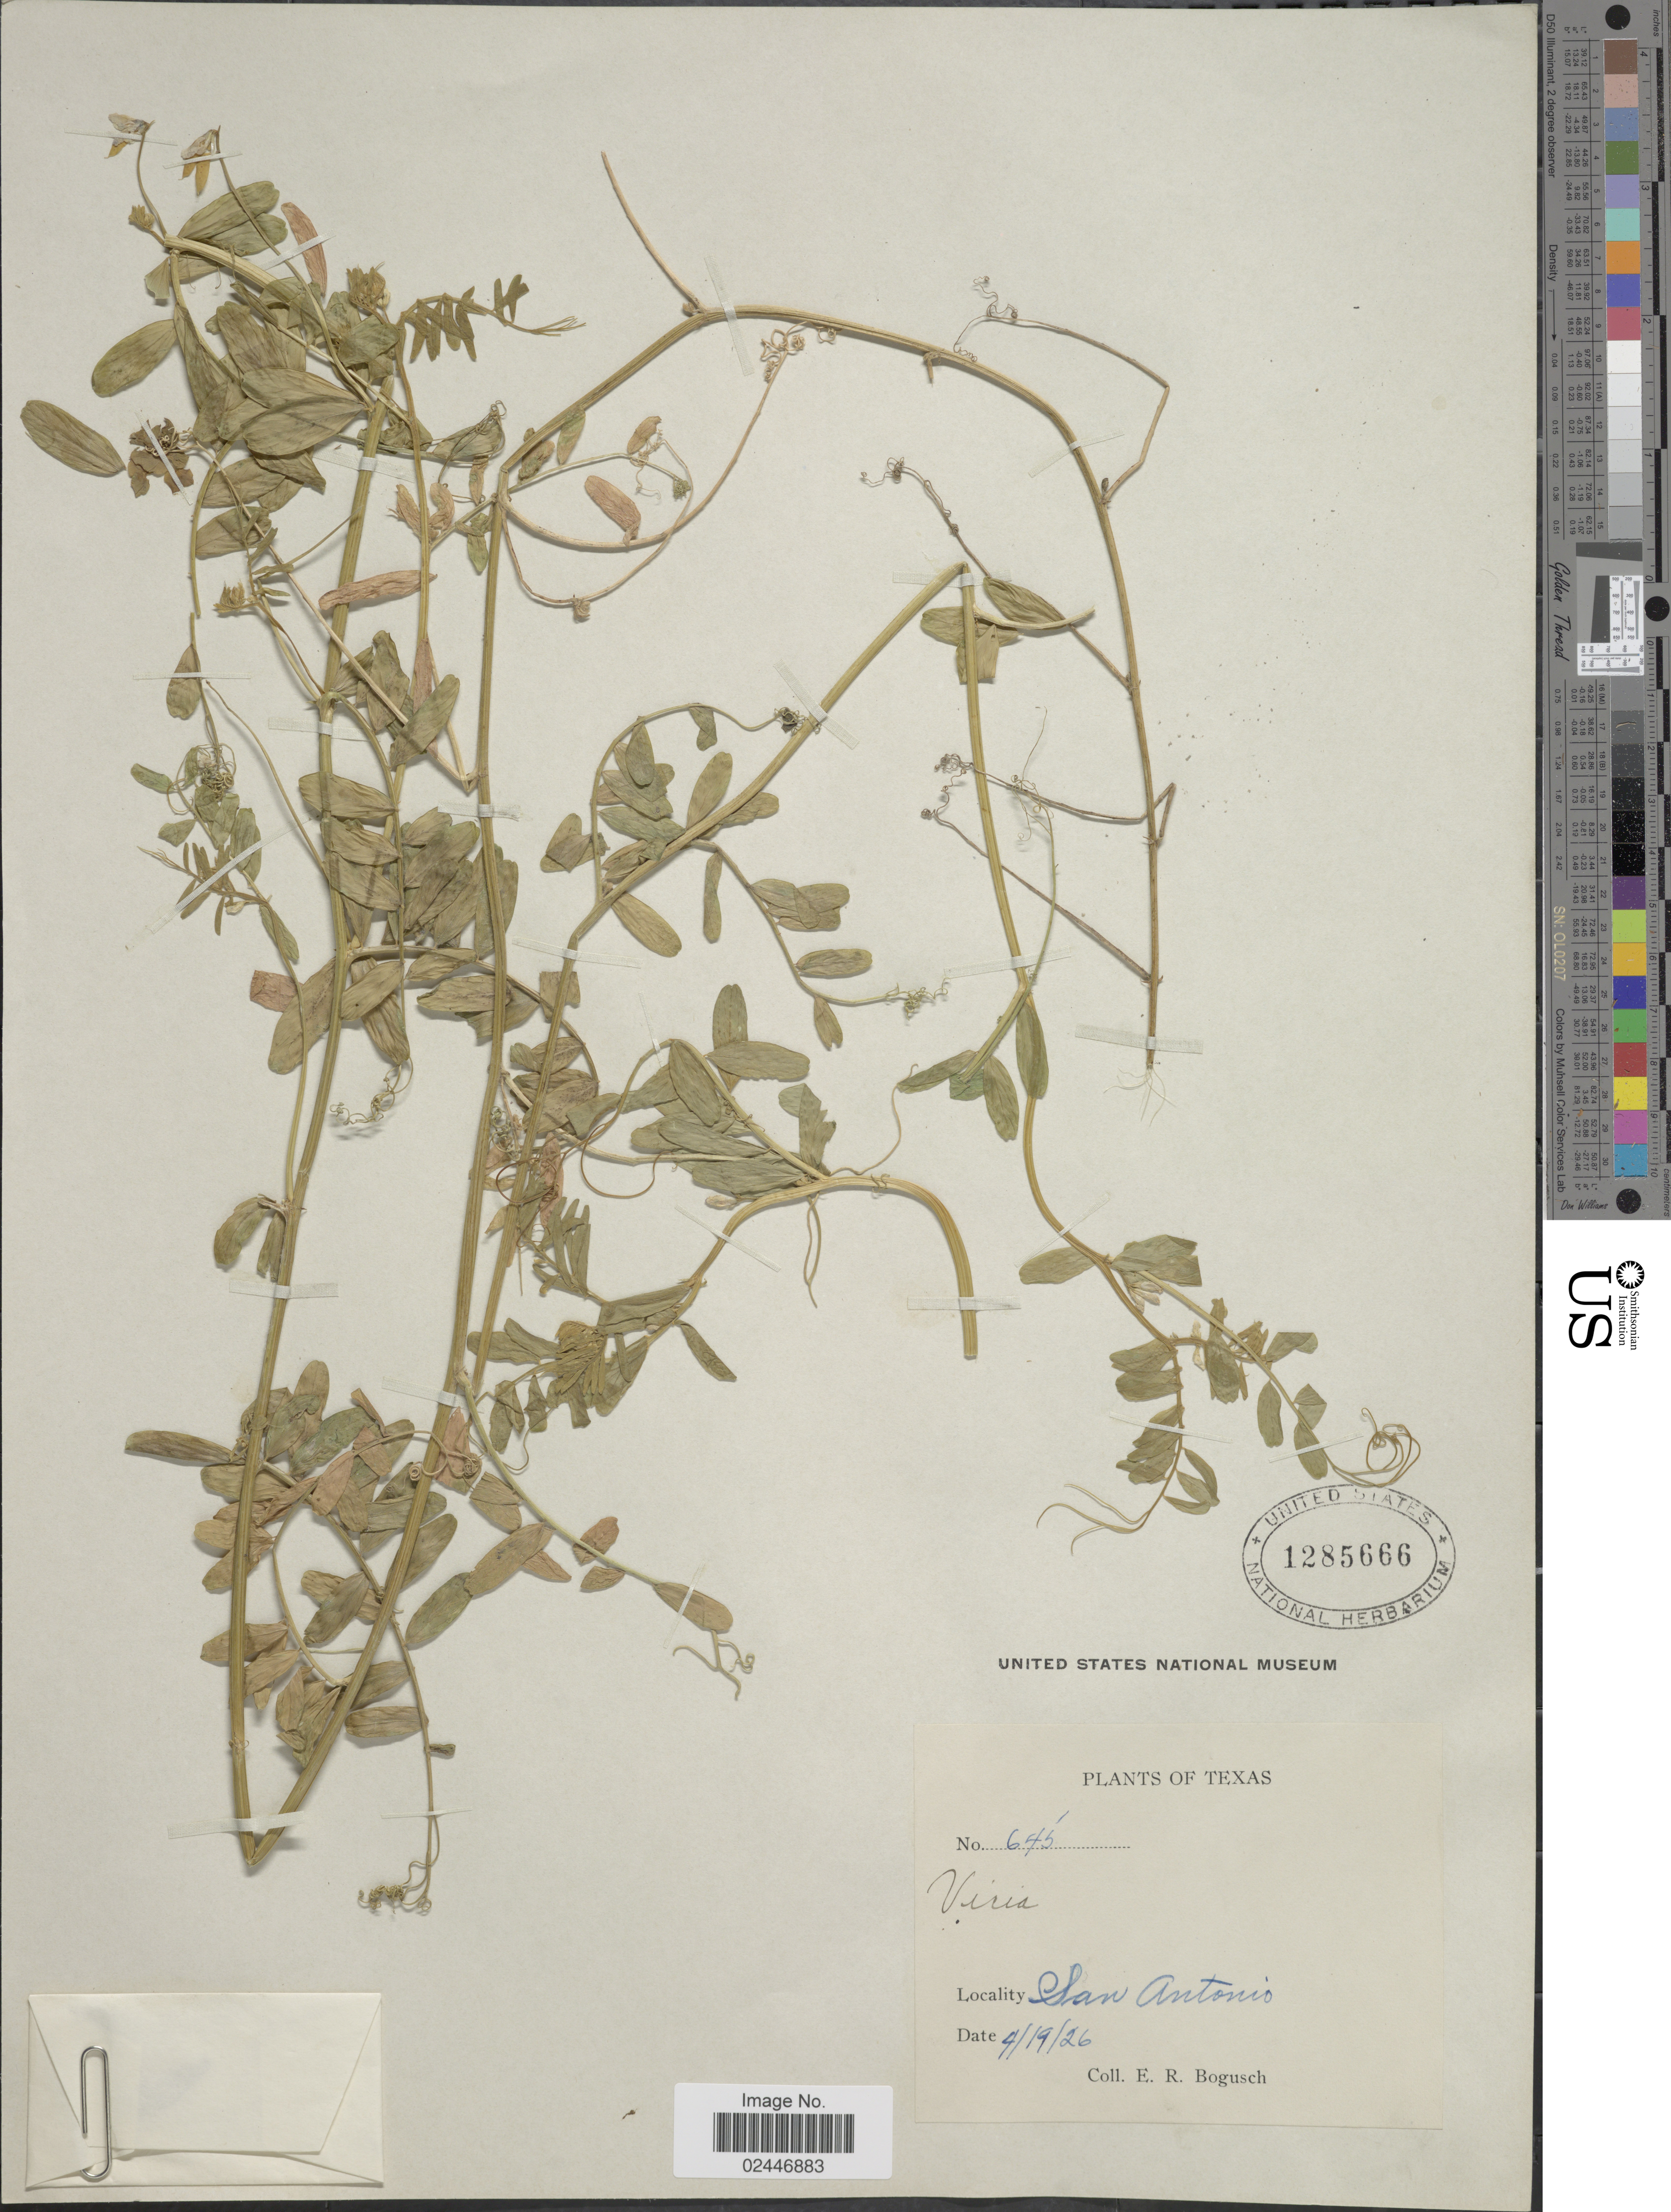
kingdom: Plantae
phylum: Tracheophyta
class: Magnoliopsida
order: Fabales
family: Fabaceae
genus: Vicia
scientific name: Vicia sp.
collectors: E. Bogusch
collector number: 645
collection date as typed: Transcribed d/m/y: 19/4/26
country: United States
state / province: Texas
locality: San Antonio.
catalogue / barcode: US 1285666